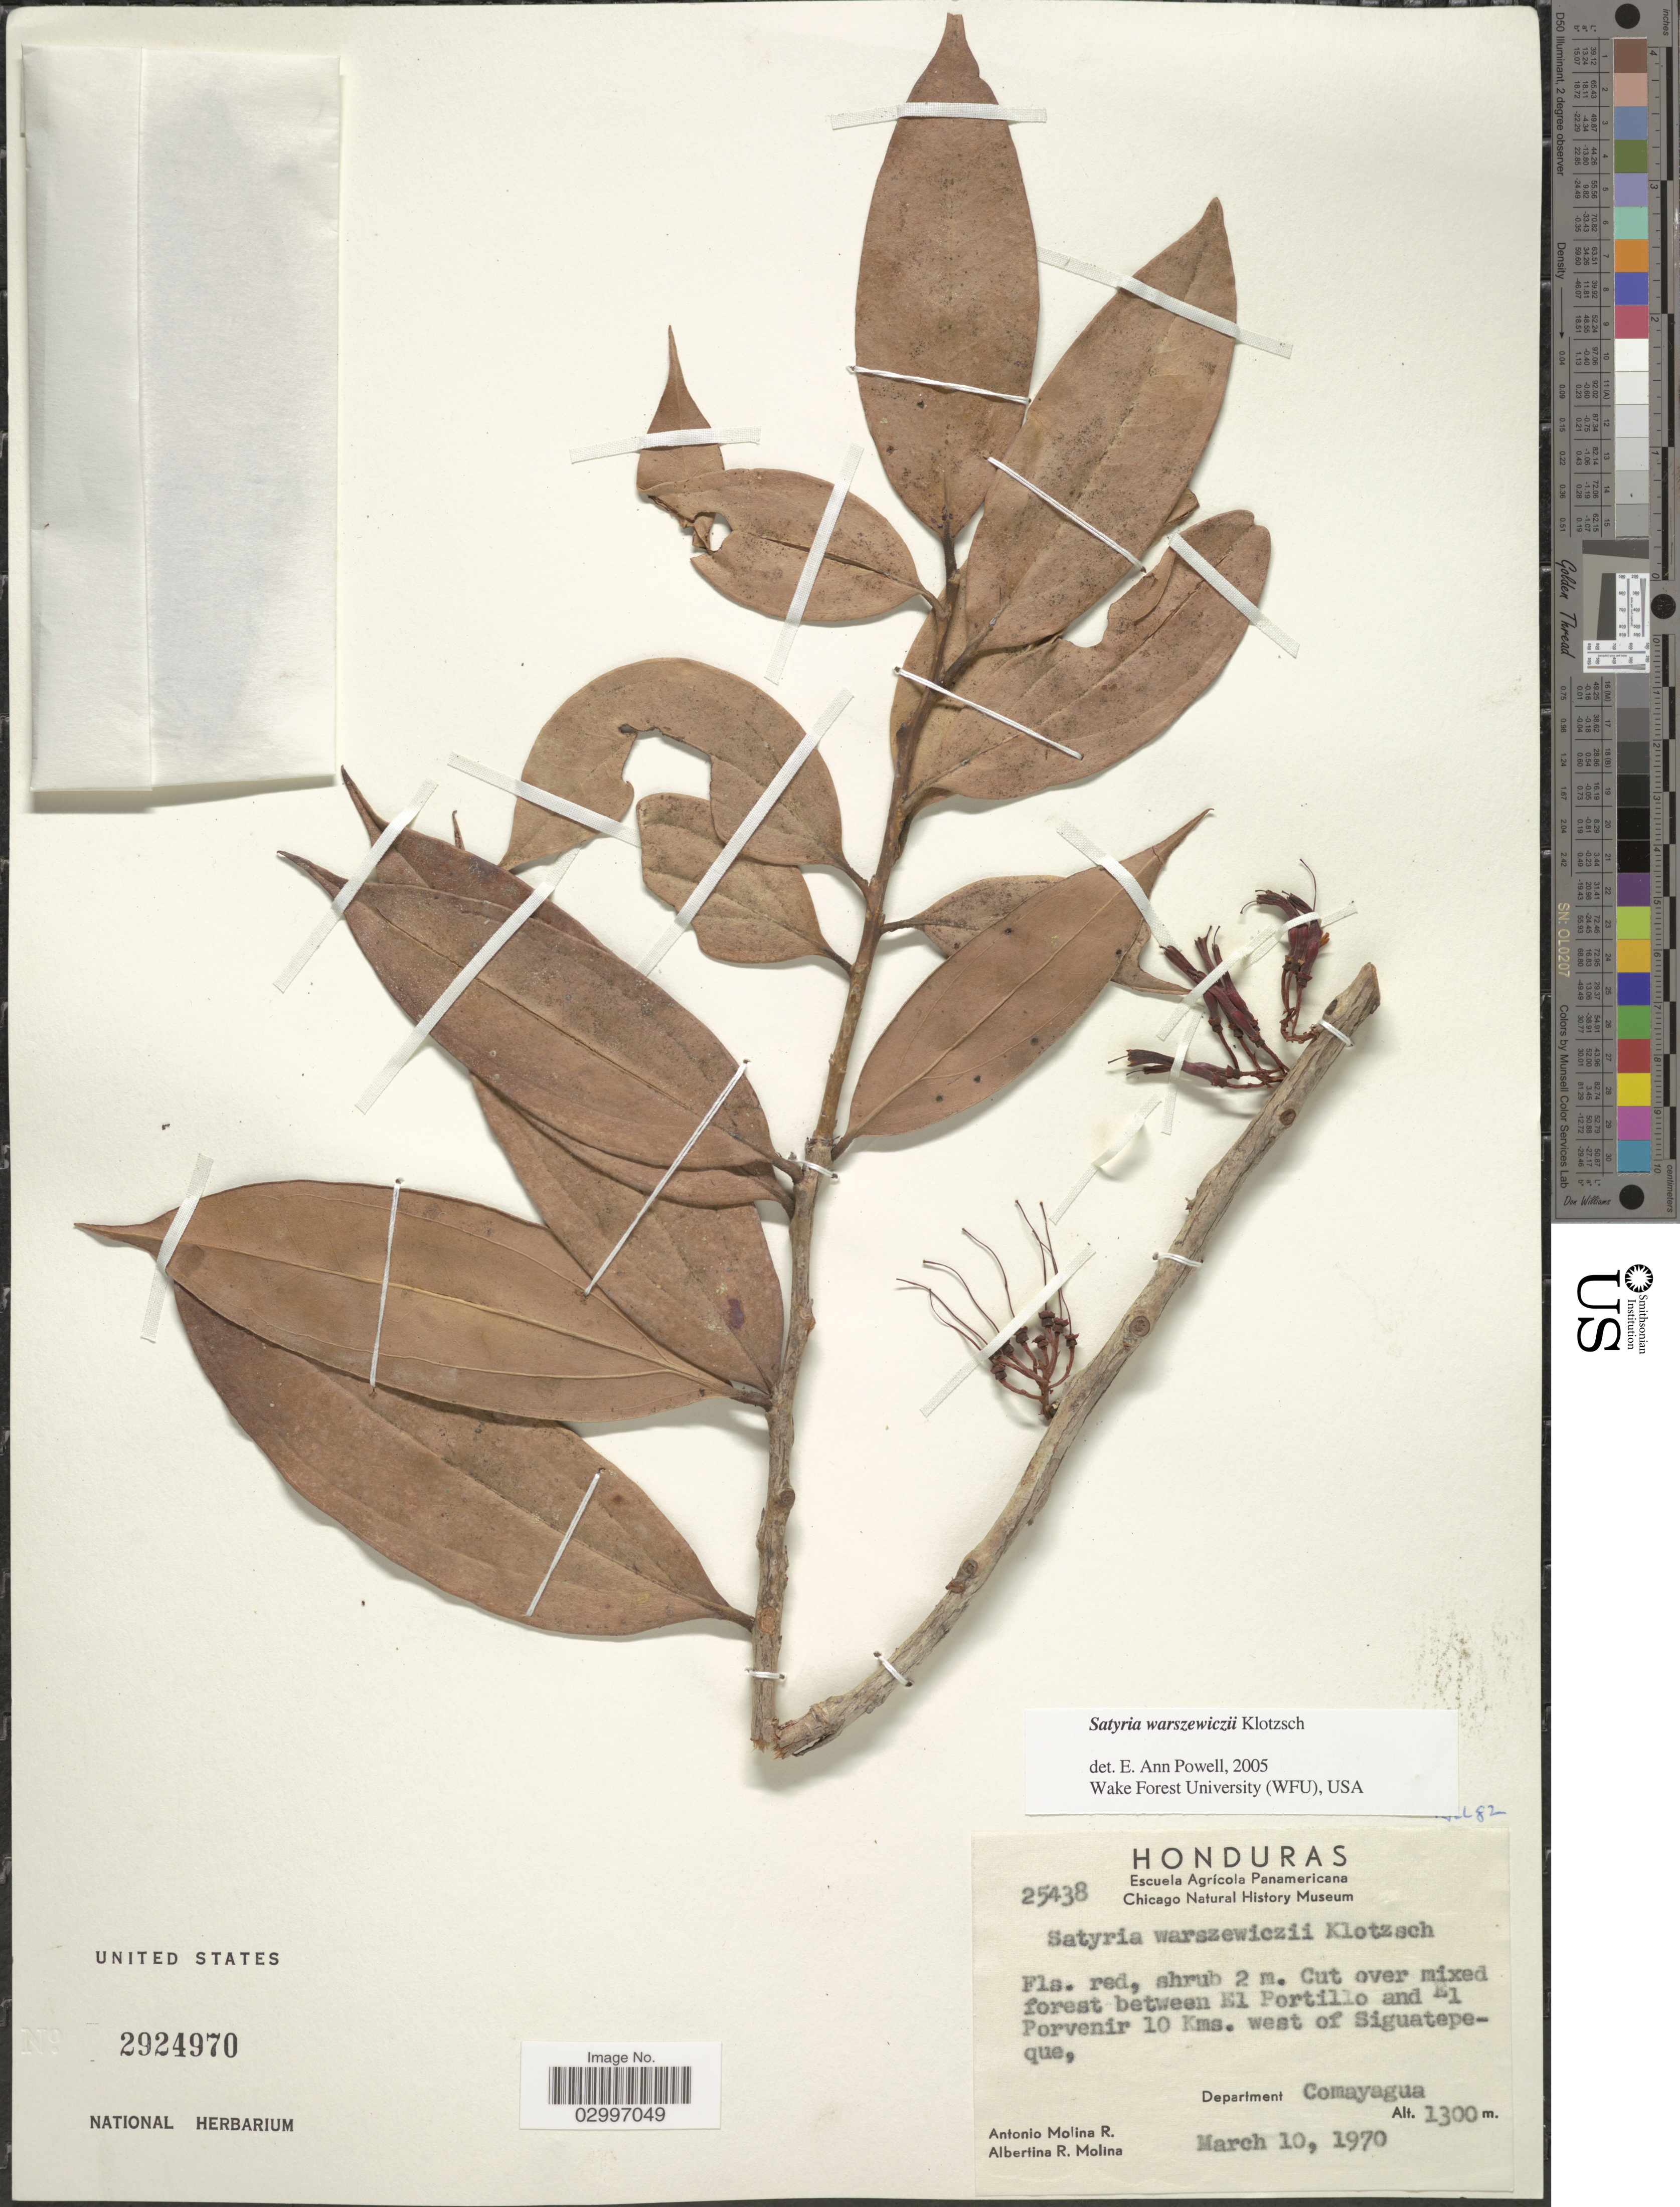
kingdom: Plantae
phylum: Tracheophyta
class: Magnoliopsida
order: Ericales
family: Ericaceae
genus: Satyria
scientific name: Satyria warszewiczii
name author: Klotzsch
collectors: A. Molina R. & A. R. Molina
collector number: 25438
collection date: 1970-03-10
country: Honduras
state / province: Comayagua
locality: Cut over mixed forest between El Portillo and El Porvenir 10 Kms. west of Siguatepeque, Department Comayagua.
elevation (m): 1300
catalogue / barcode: US 2924970